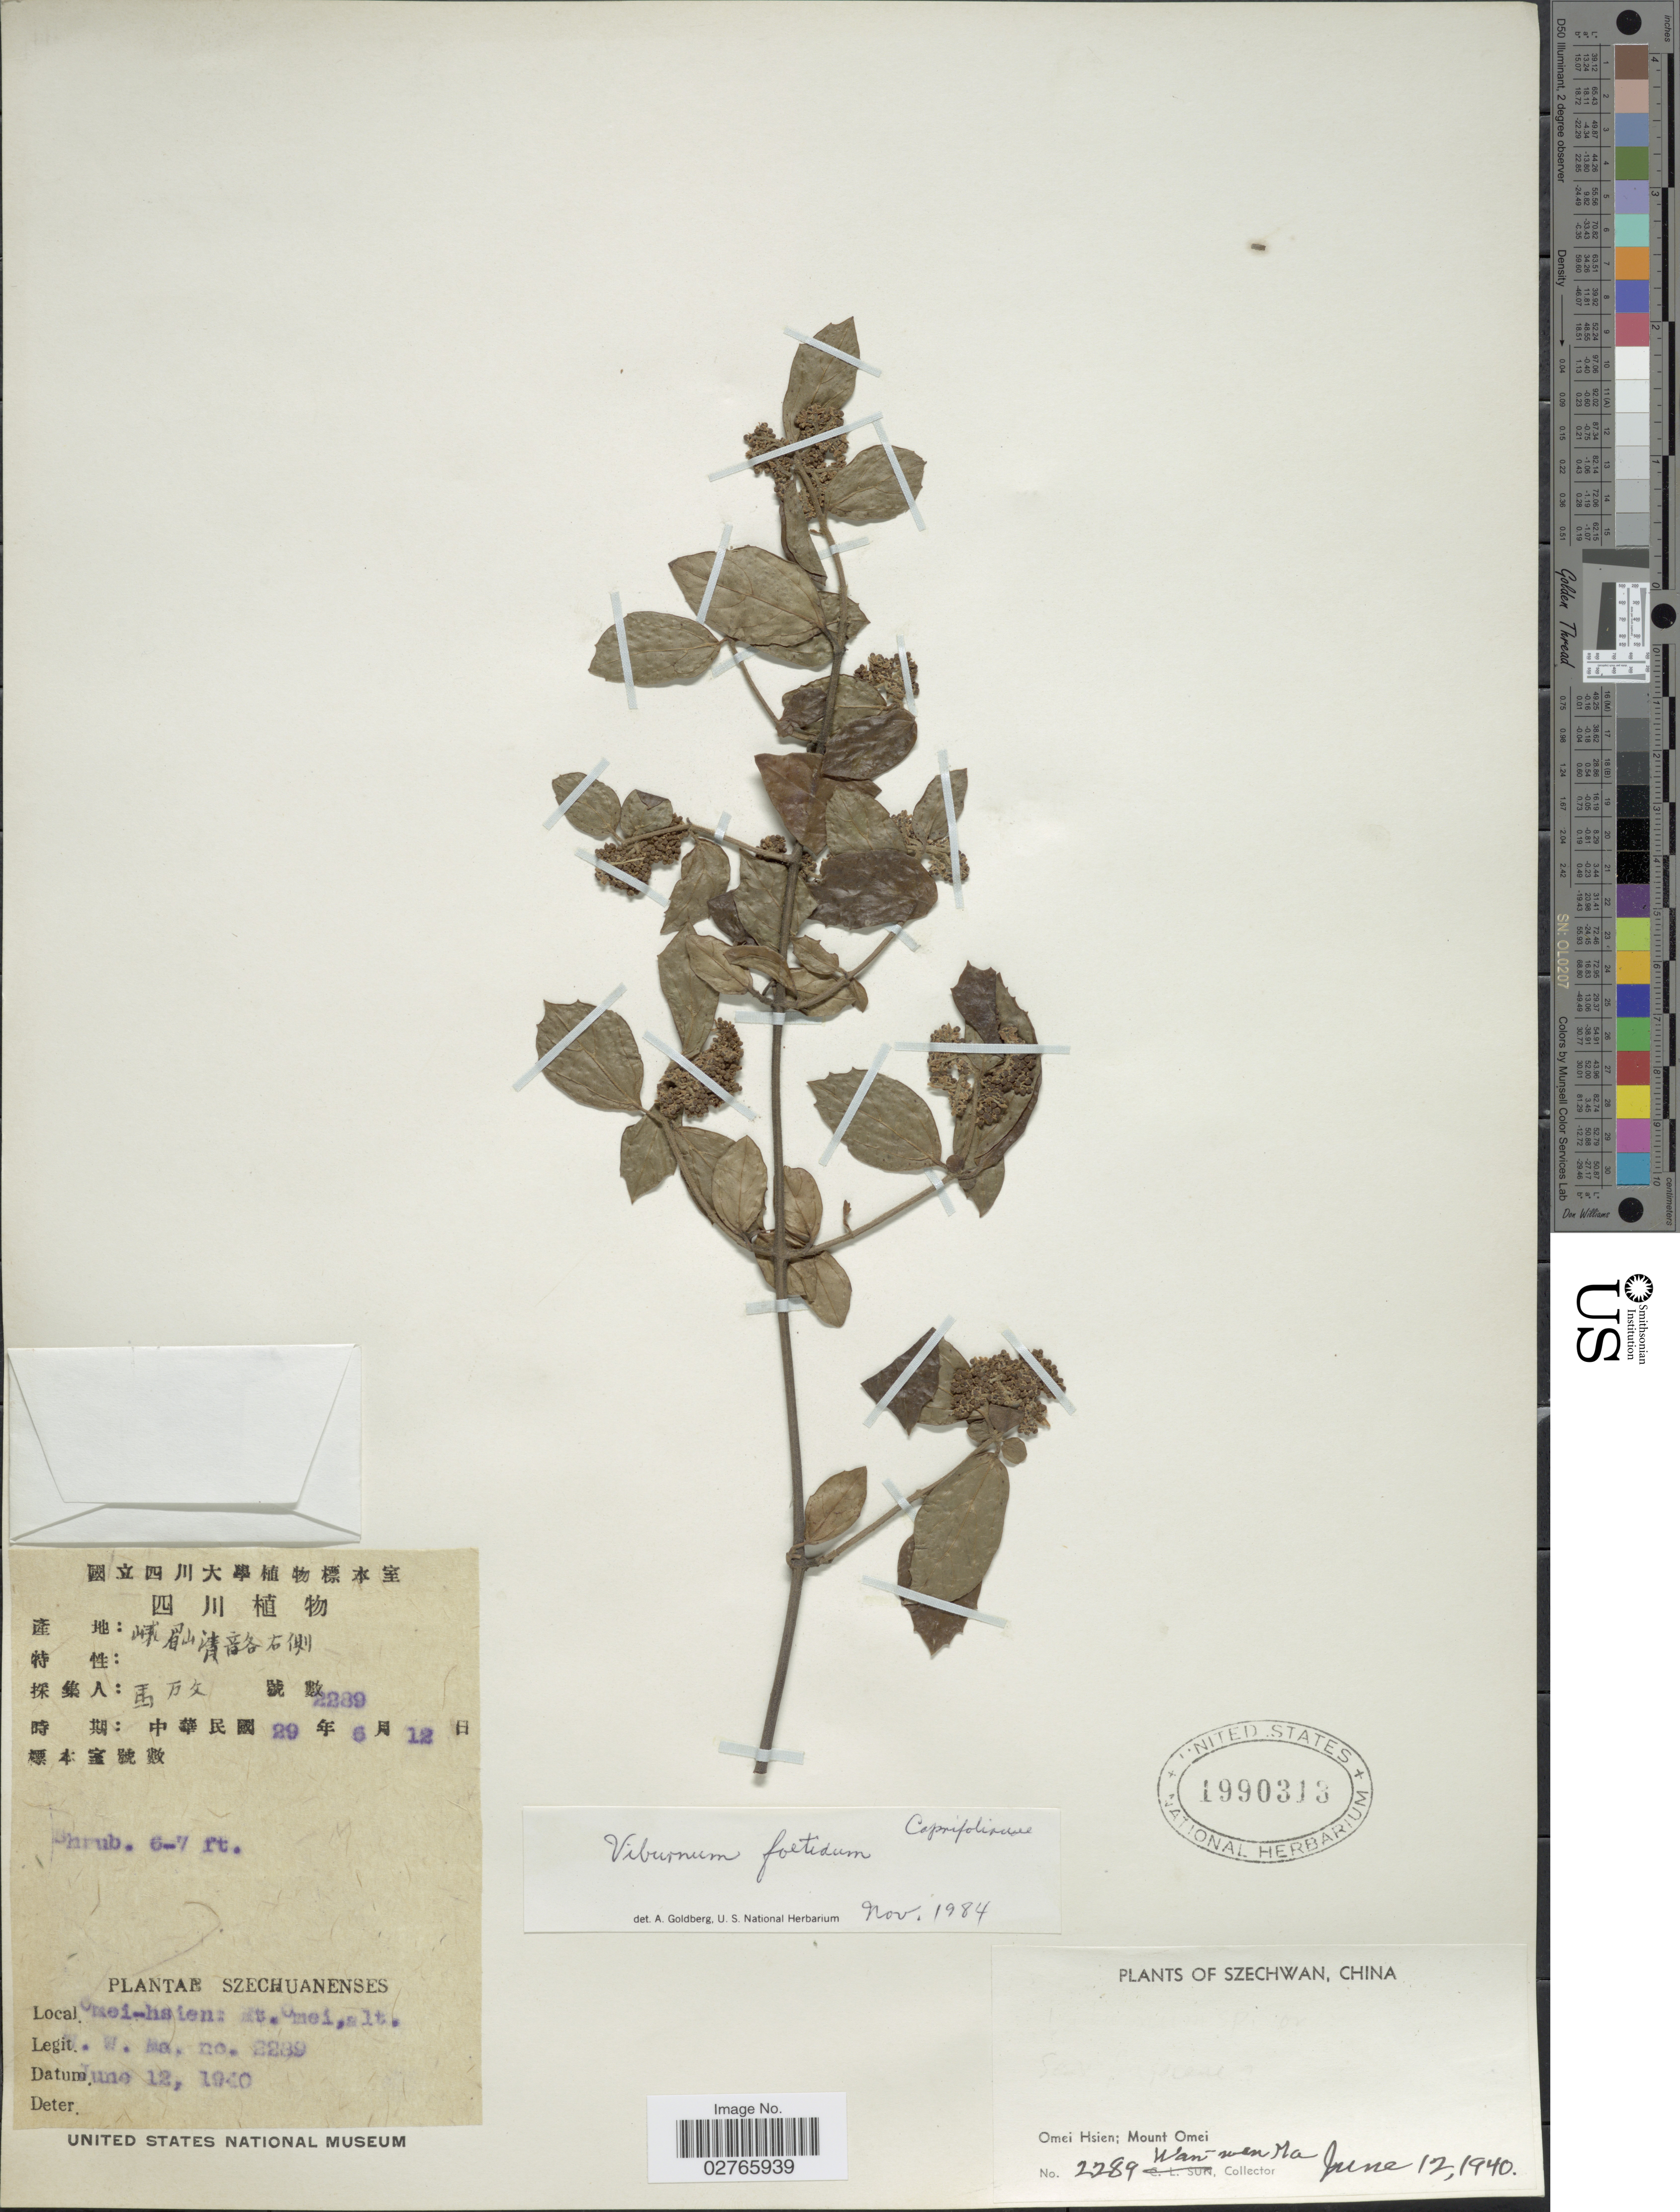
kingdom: Plantae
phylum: Tracheophyta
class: Magnoliopsida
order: Dipsacales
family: Viburnaceae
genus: Viburnum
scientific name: Viburnum foetidum var. ceanothoides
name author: (C.H. Wright) Hand.-Mazz.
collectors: W. Ma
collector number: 2289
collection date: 1940-06-12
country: China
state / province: Sichuan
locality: Szechwan. Omei Hsien; Mount Omei.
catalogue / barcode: US 1990313